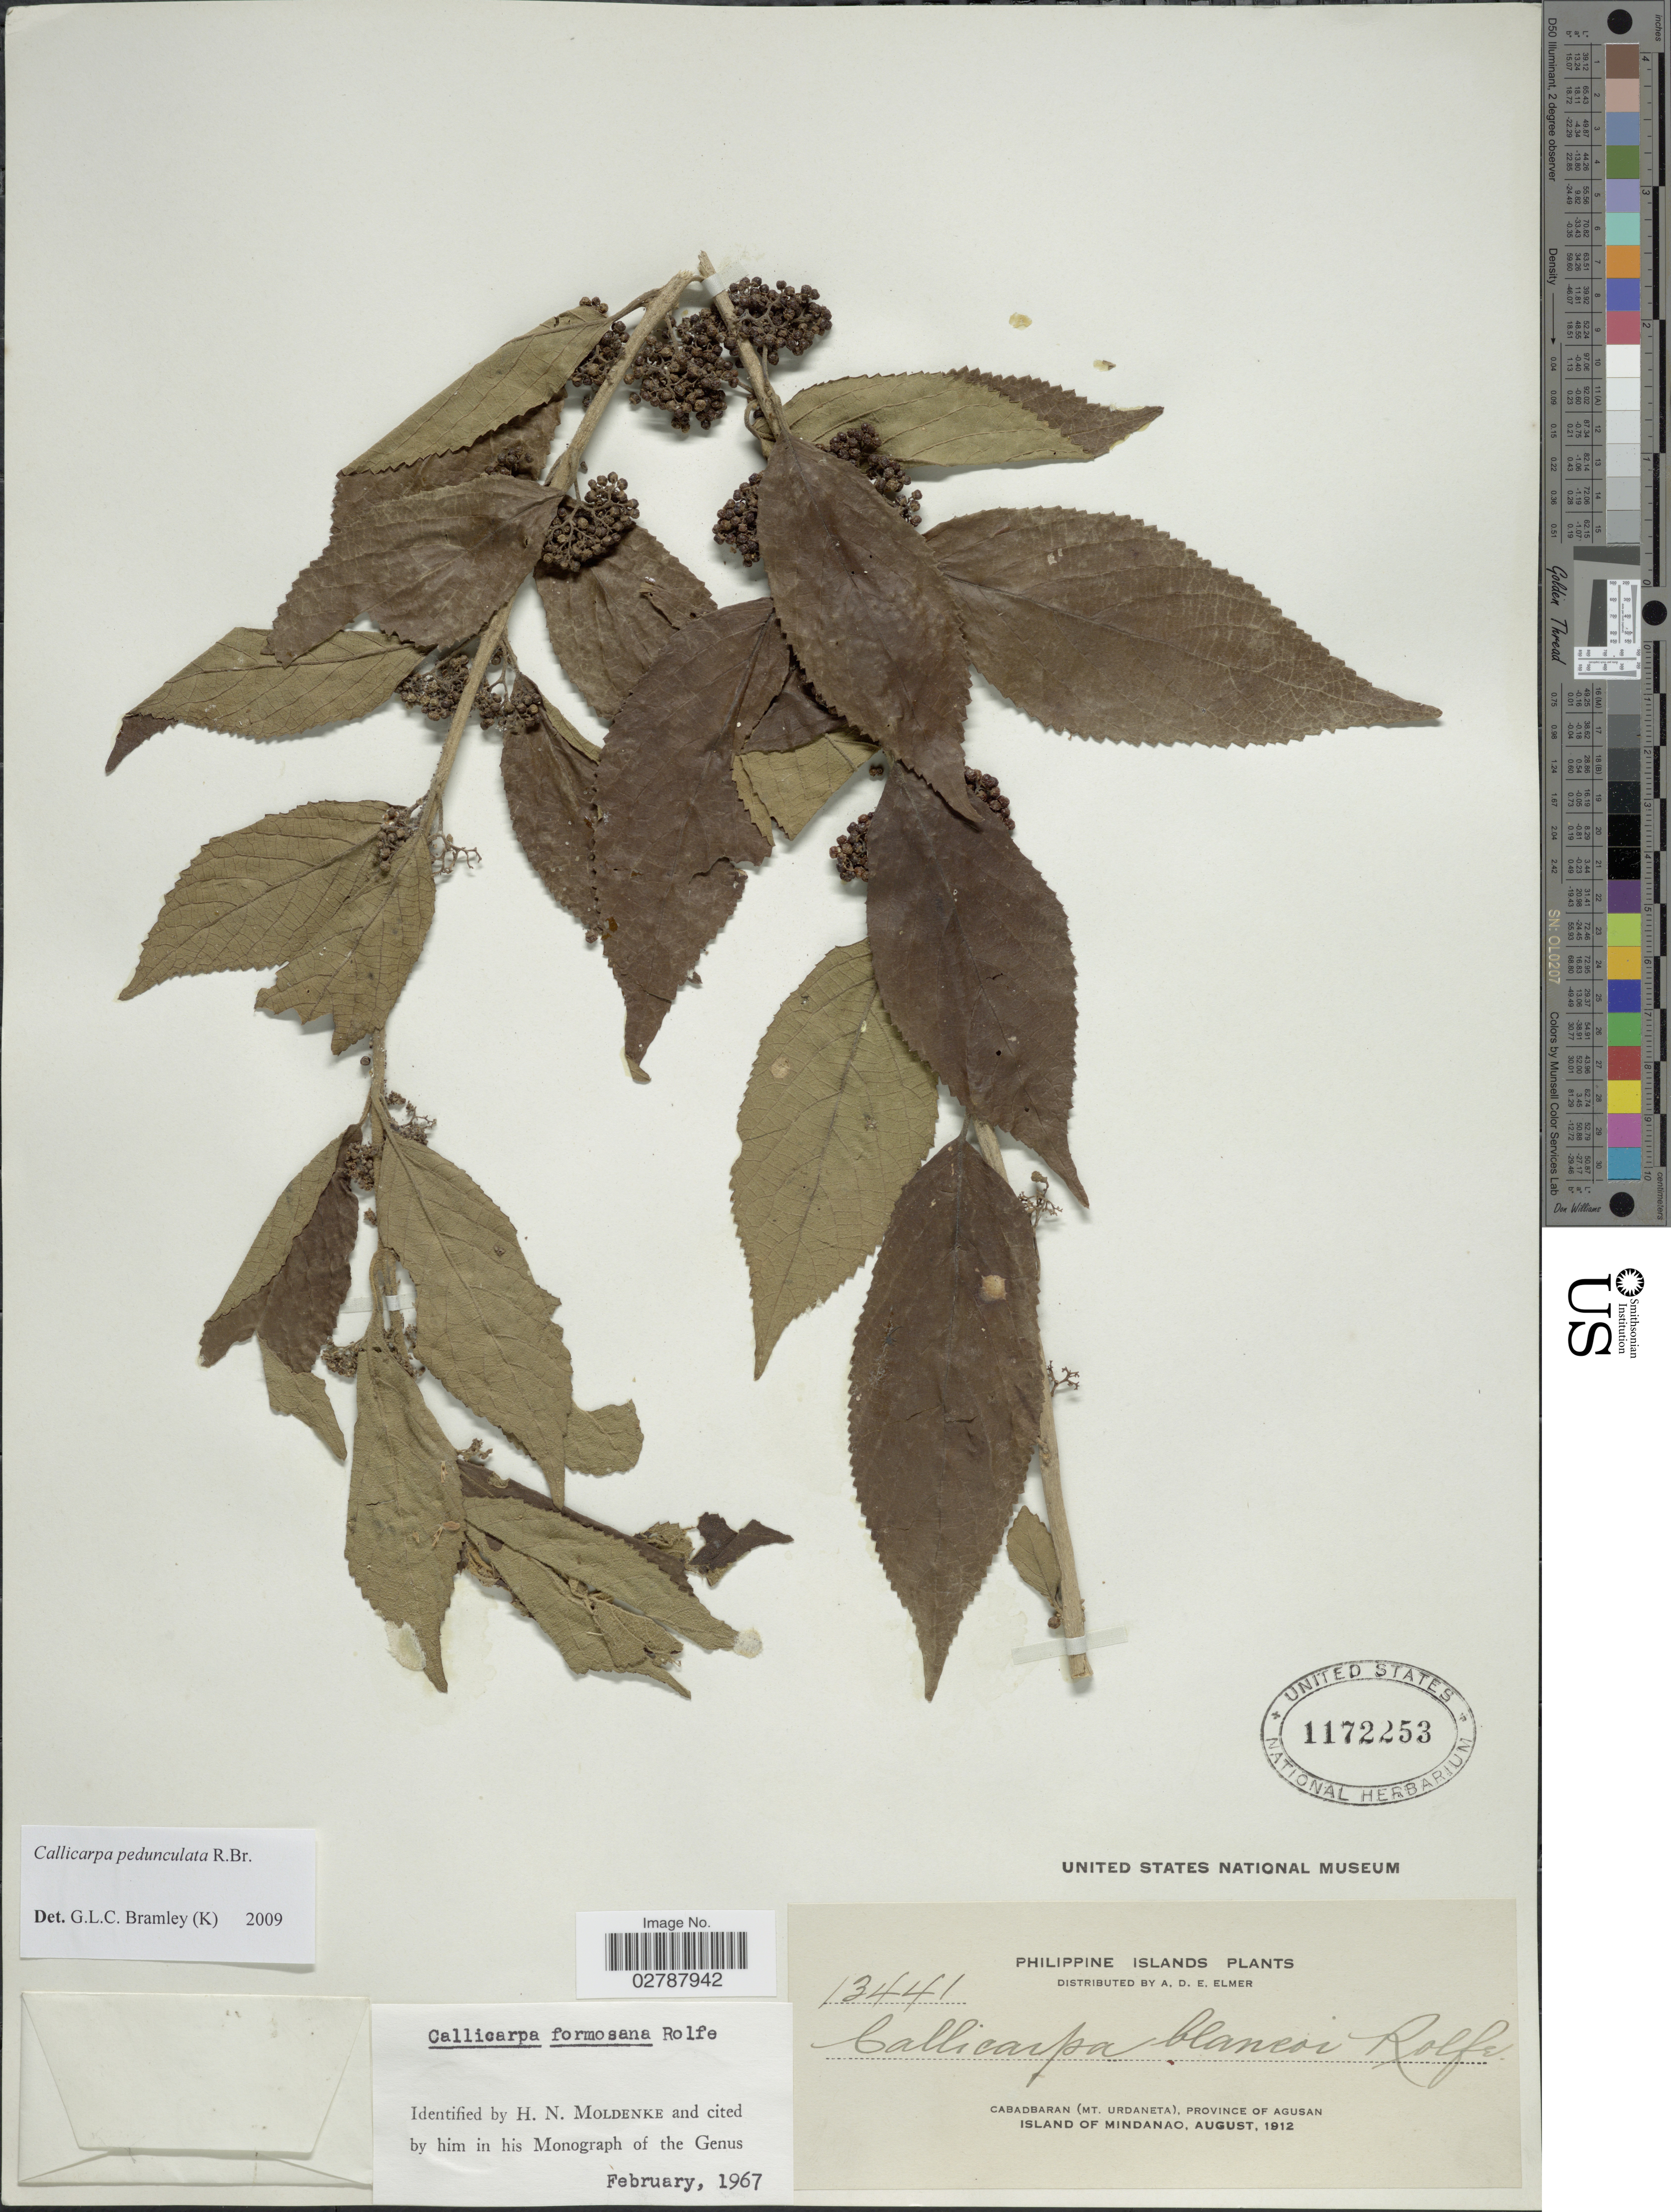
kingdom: Plantae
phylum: Tracheophyta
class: Magnoliopsida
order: Lamiales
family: Lamiaceae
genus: Callicarpa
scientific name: Callicarpa pedunculata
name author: R. Br.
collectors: A. D. E. Elmer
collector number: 13441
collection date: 1912-08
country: Philippines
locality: Philippine Islands. Cabadbaran (Mt. Urdaneta), Province of Agusan. Island of Mindanao.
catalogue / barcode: US 1172253